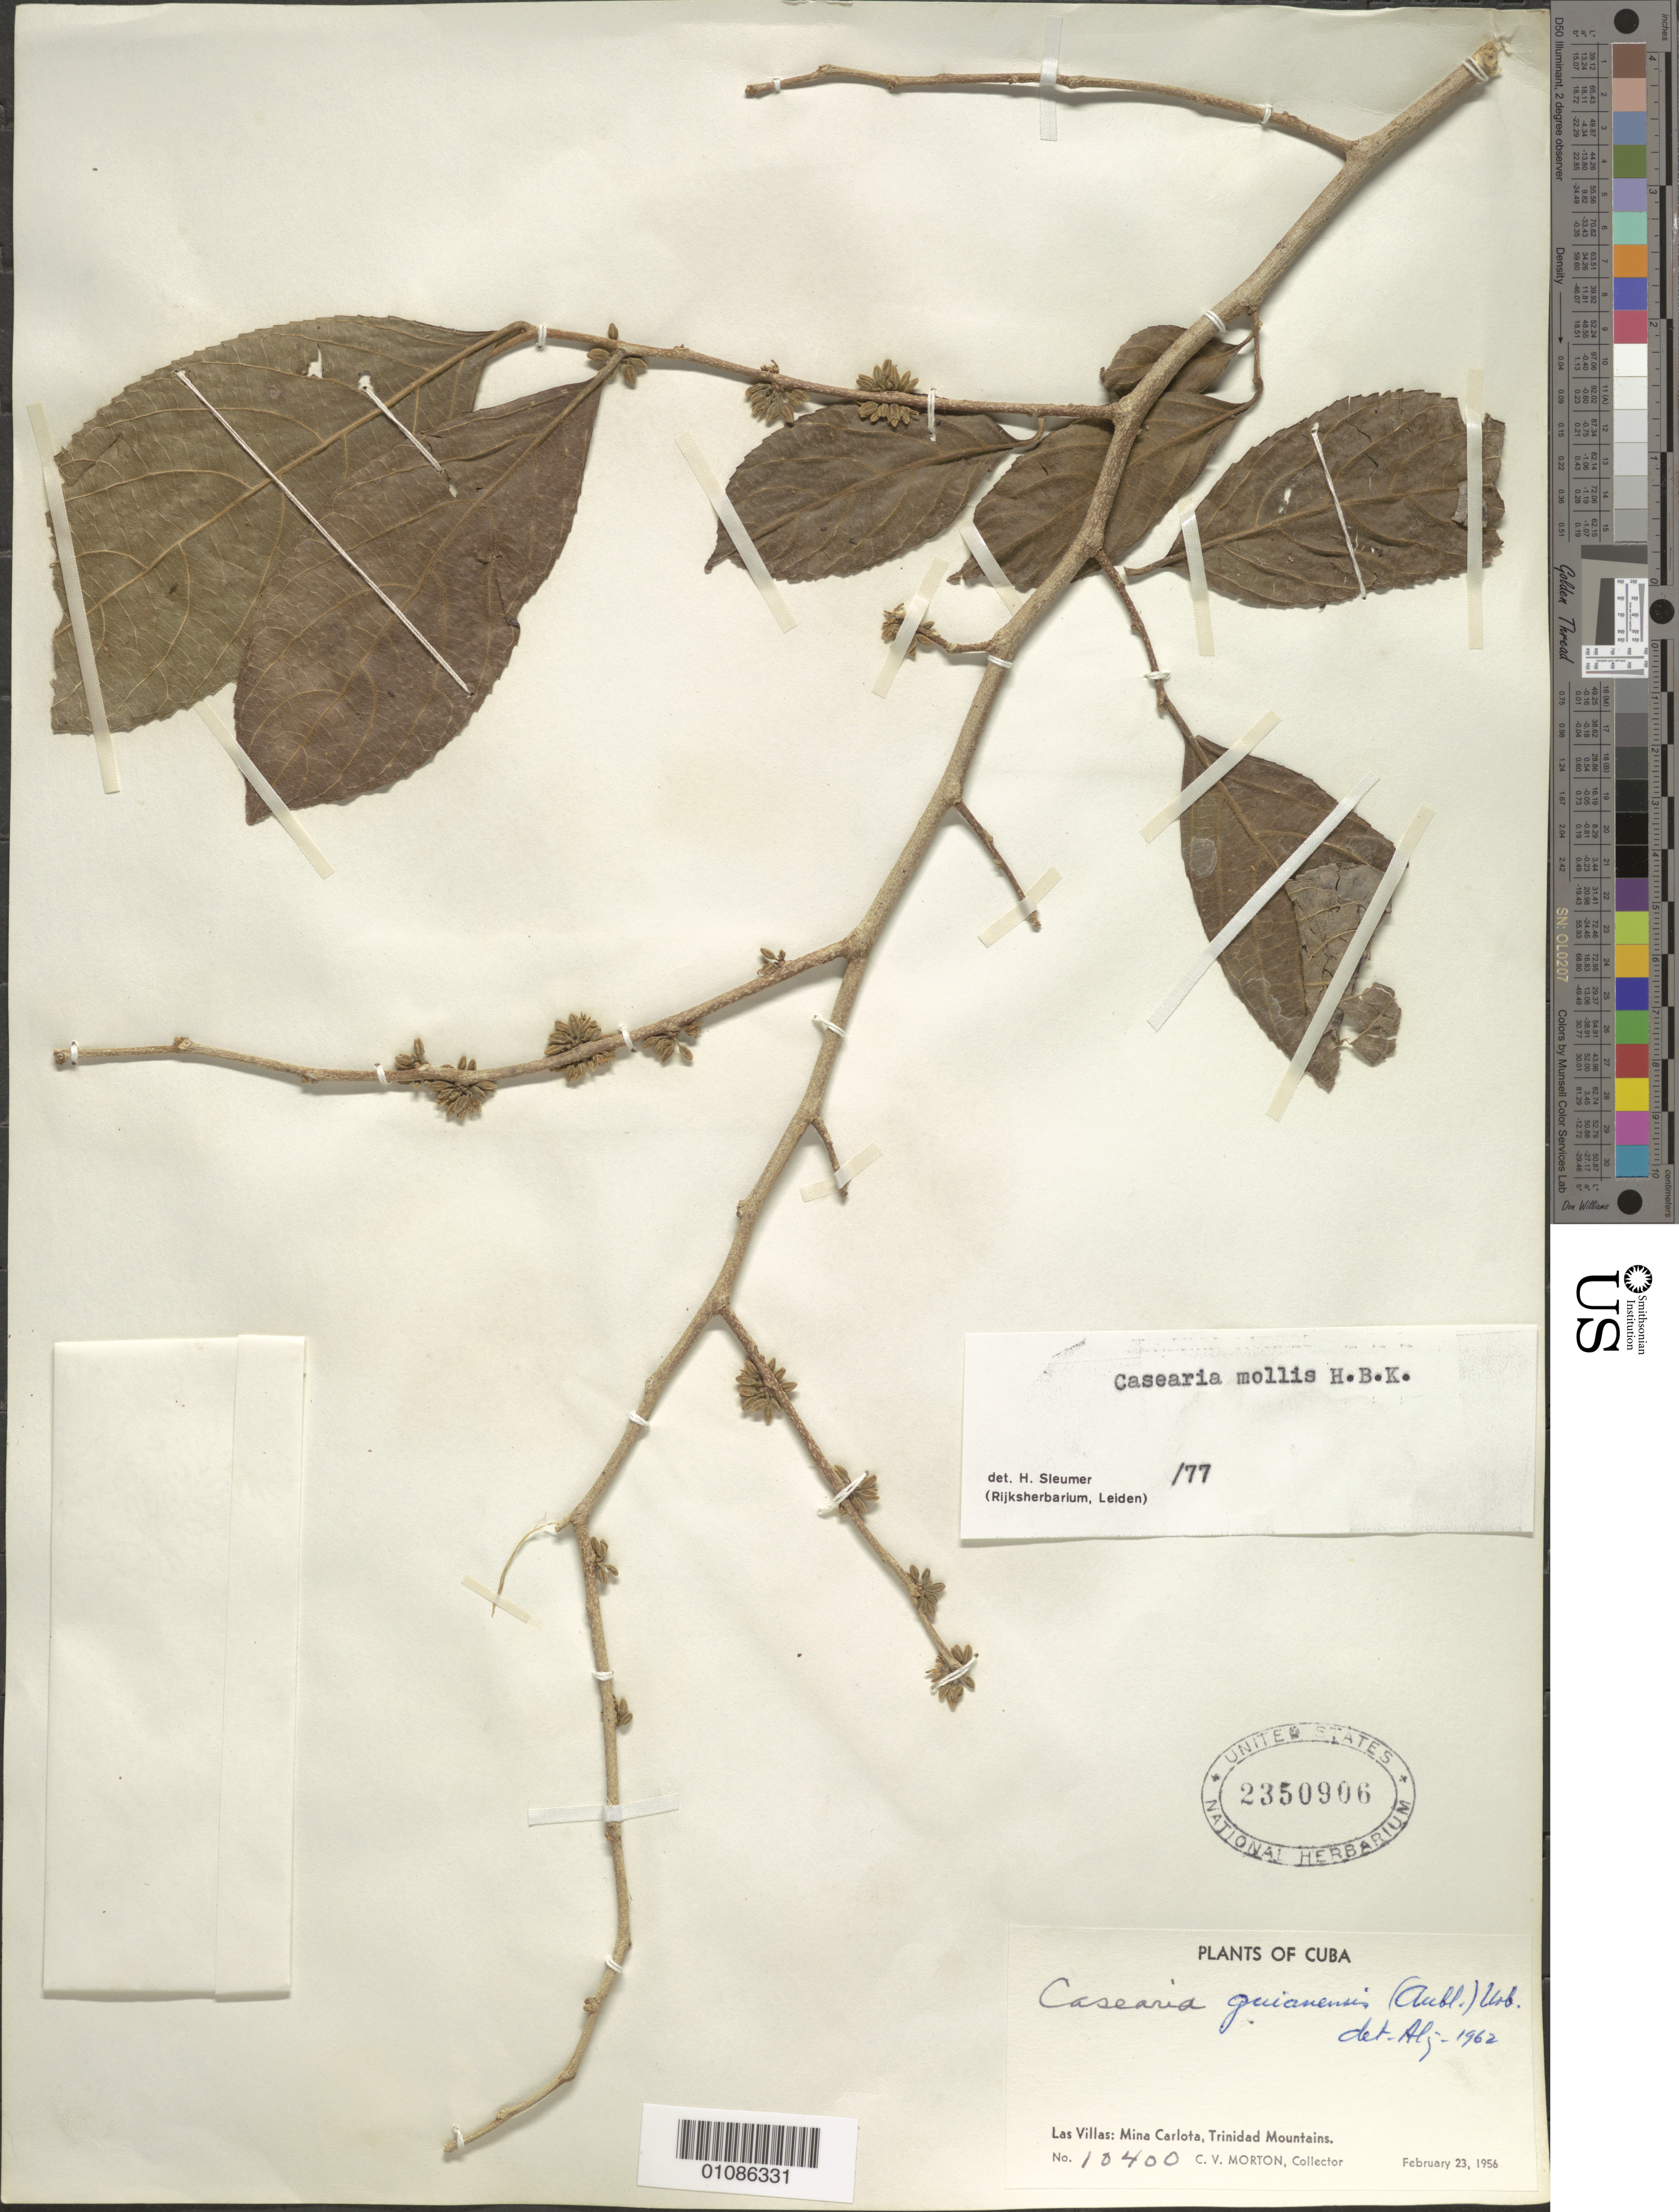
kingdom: Plantae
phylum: Tracheophyta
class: Magnoliopsida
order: Malpighiales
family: Salicaceae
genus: Casearia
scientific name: Casearia mollis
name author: Kunth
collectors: C. V. Morton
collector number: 10400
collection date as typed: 23 Feb 1956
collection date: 1956-02-23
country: Cuba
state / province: Las Villas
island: Cuba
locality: Trinidad Mountains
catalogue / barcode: US 2350906